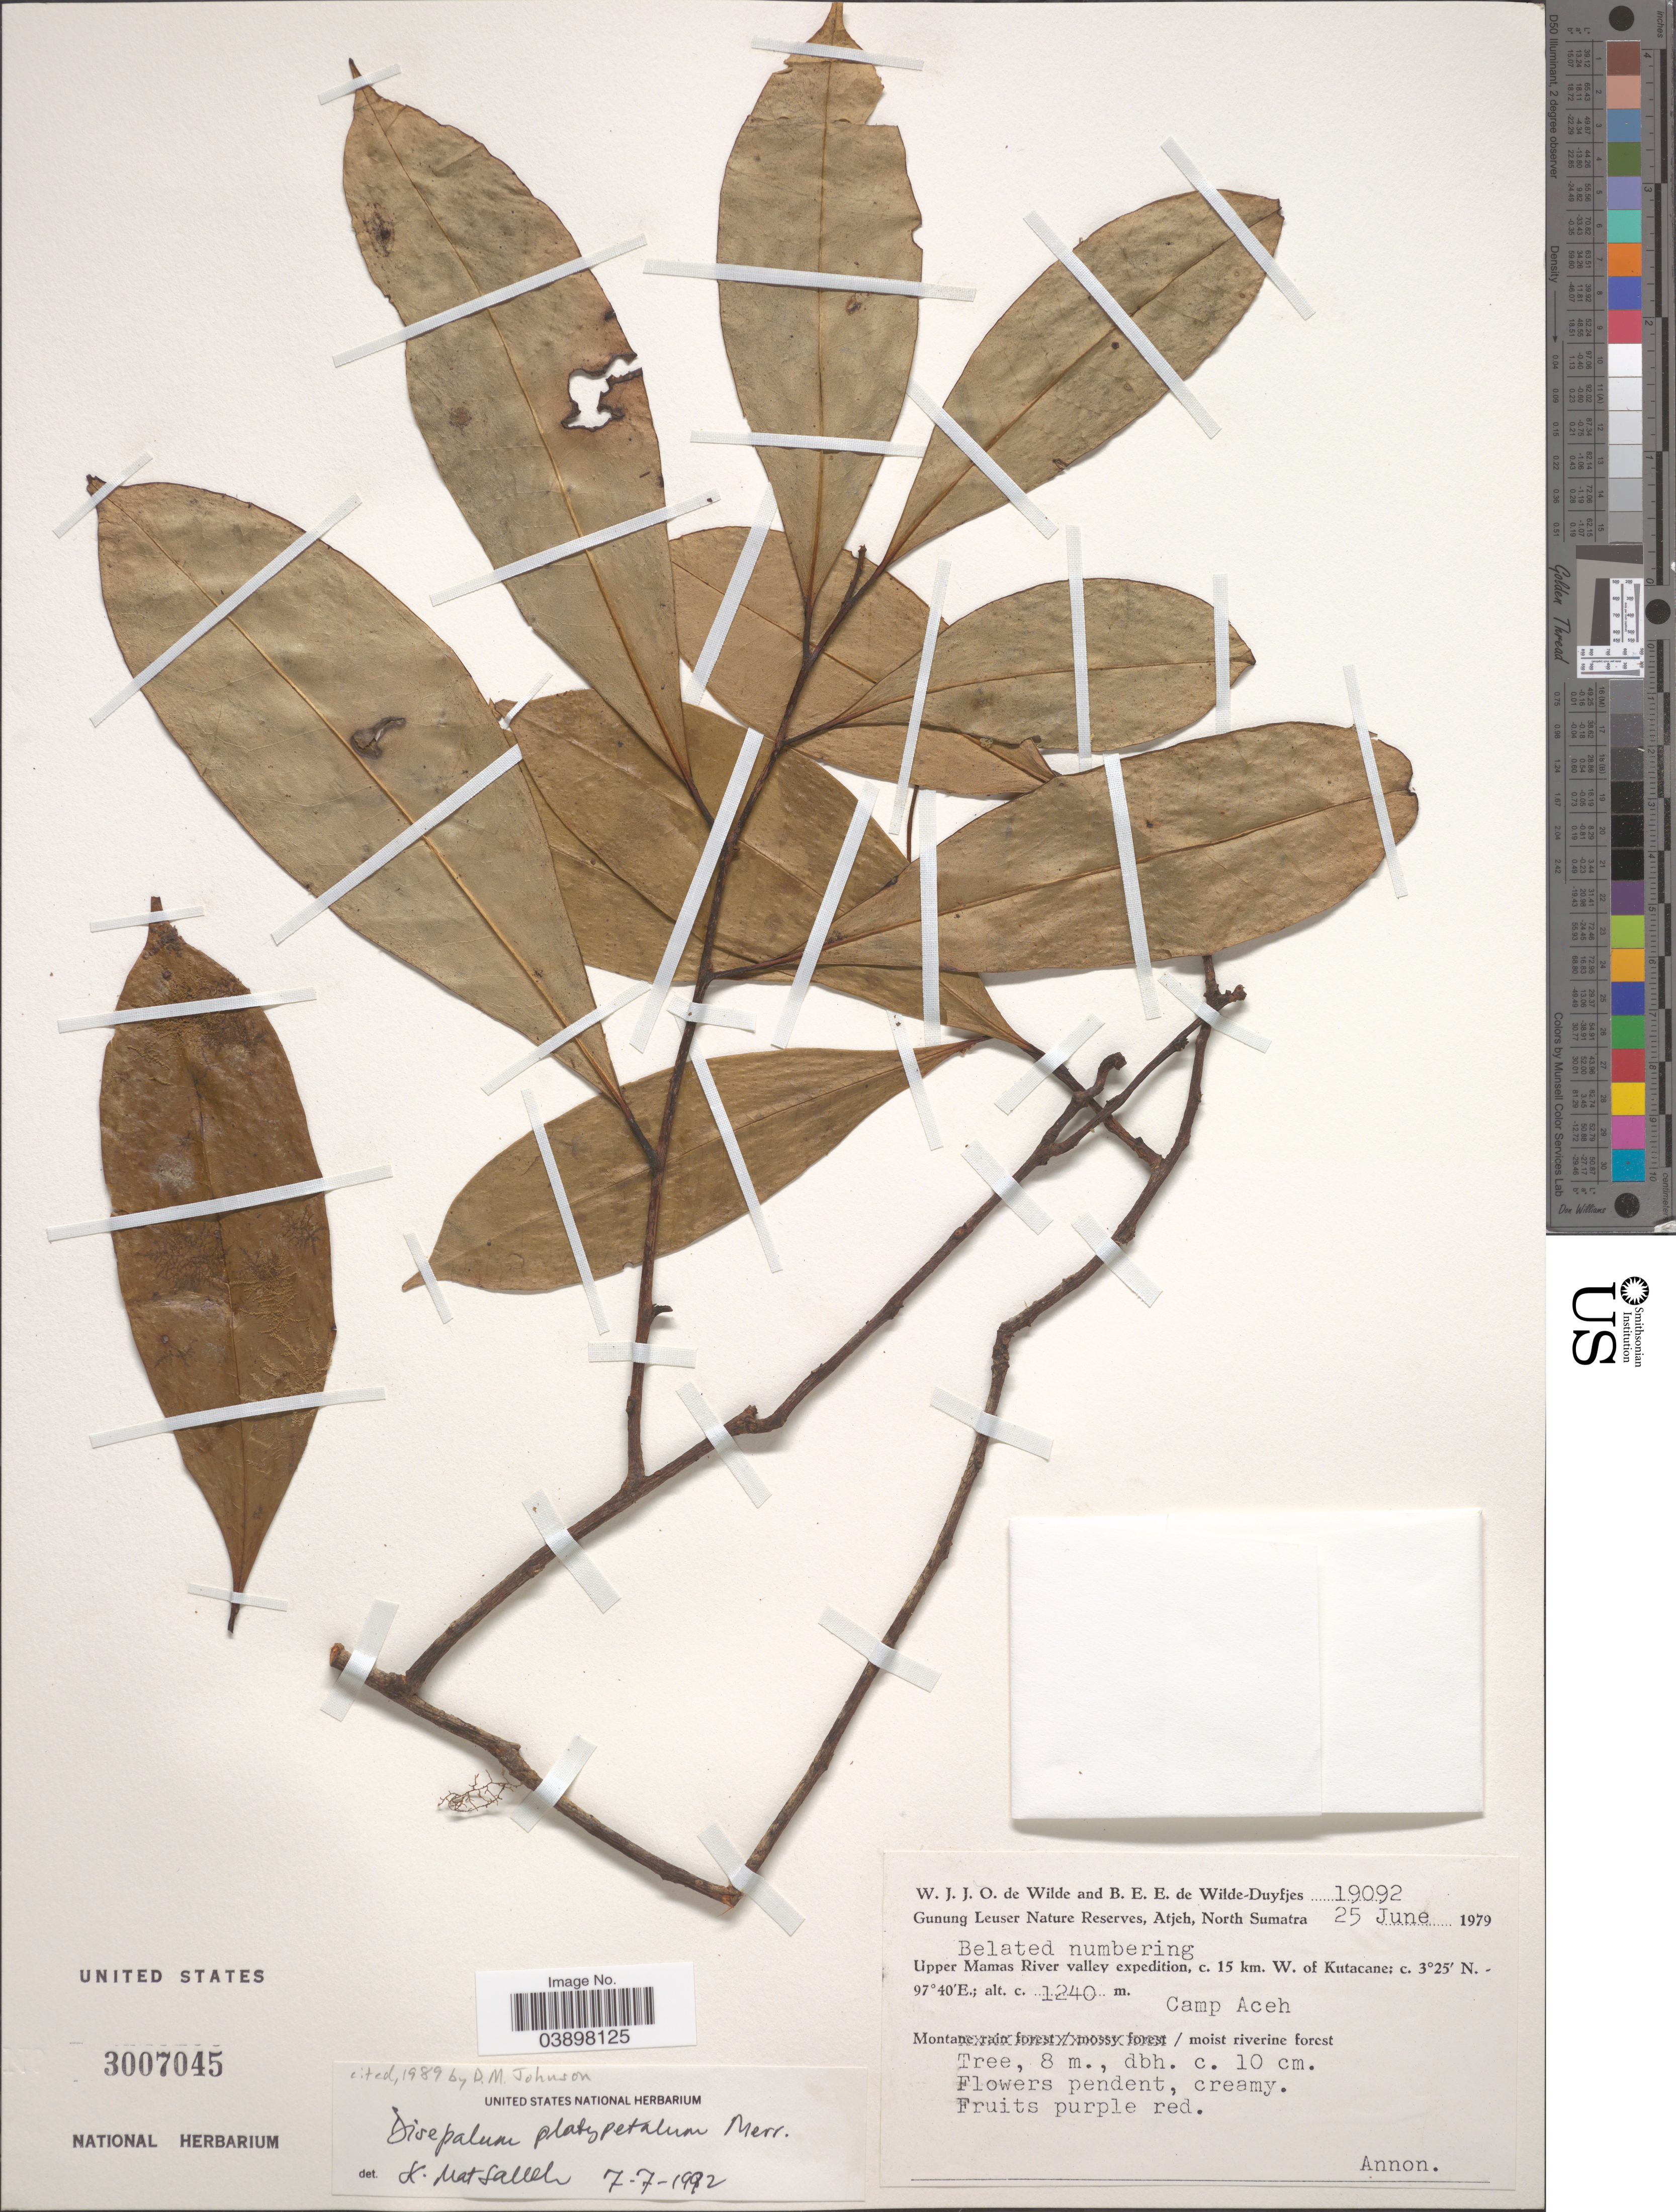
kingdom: Plantae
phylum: Tracheophyta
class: Magnoliopsida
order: Magnoliales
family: Annonaceae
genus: Disepalum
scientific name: Disepalum platypetalum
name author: Merr.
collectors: W. J. de Wilde & B. E. de Wilde-Duyfjes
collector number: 19092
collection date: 1979-06-25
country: Indonesia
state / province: Sumatra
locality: Gunung Leuser Nature Reserves, Atjeh, North Sumatra. Upper Mamas River valley expedition, c. 15 km. W. of Kutacane. Camp Aceh.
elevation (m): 1240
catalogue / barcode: US 3007045